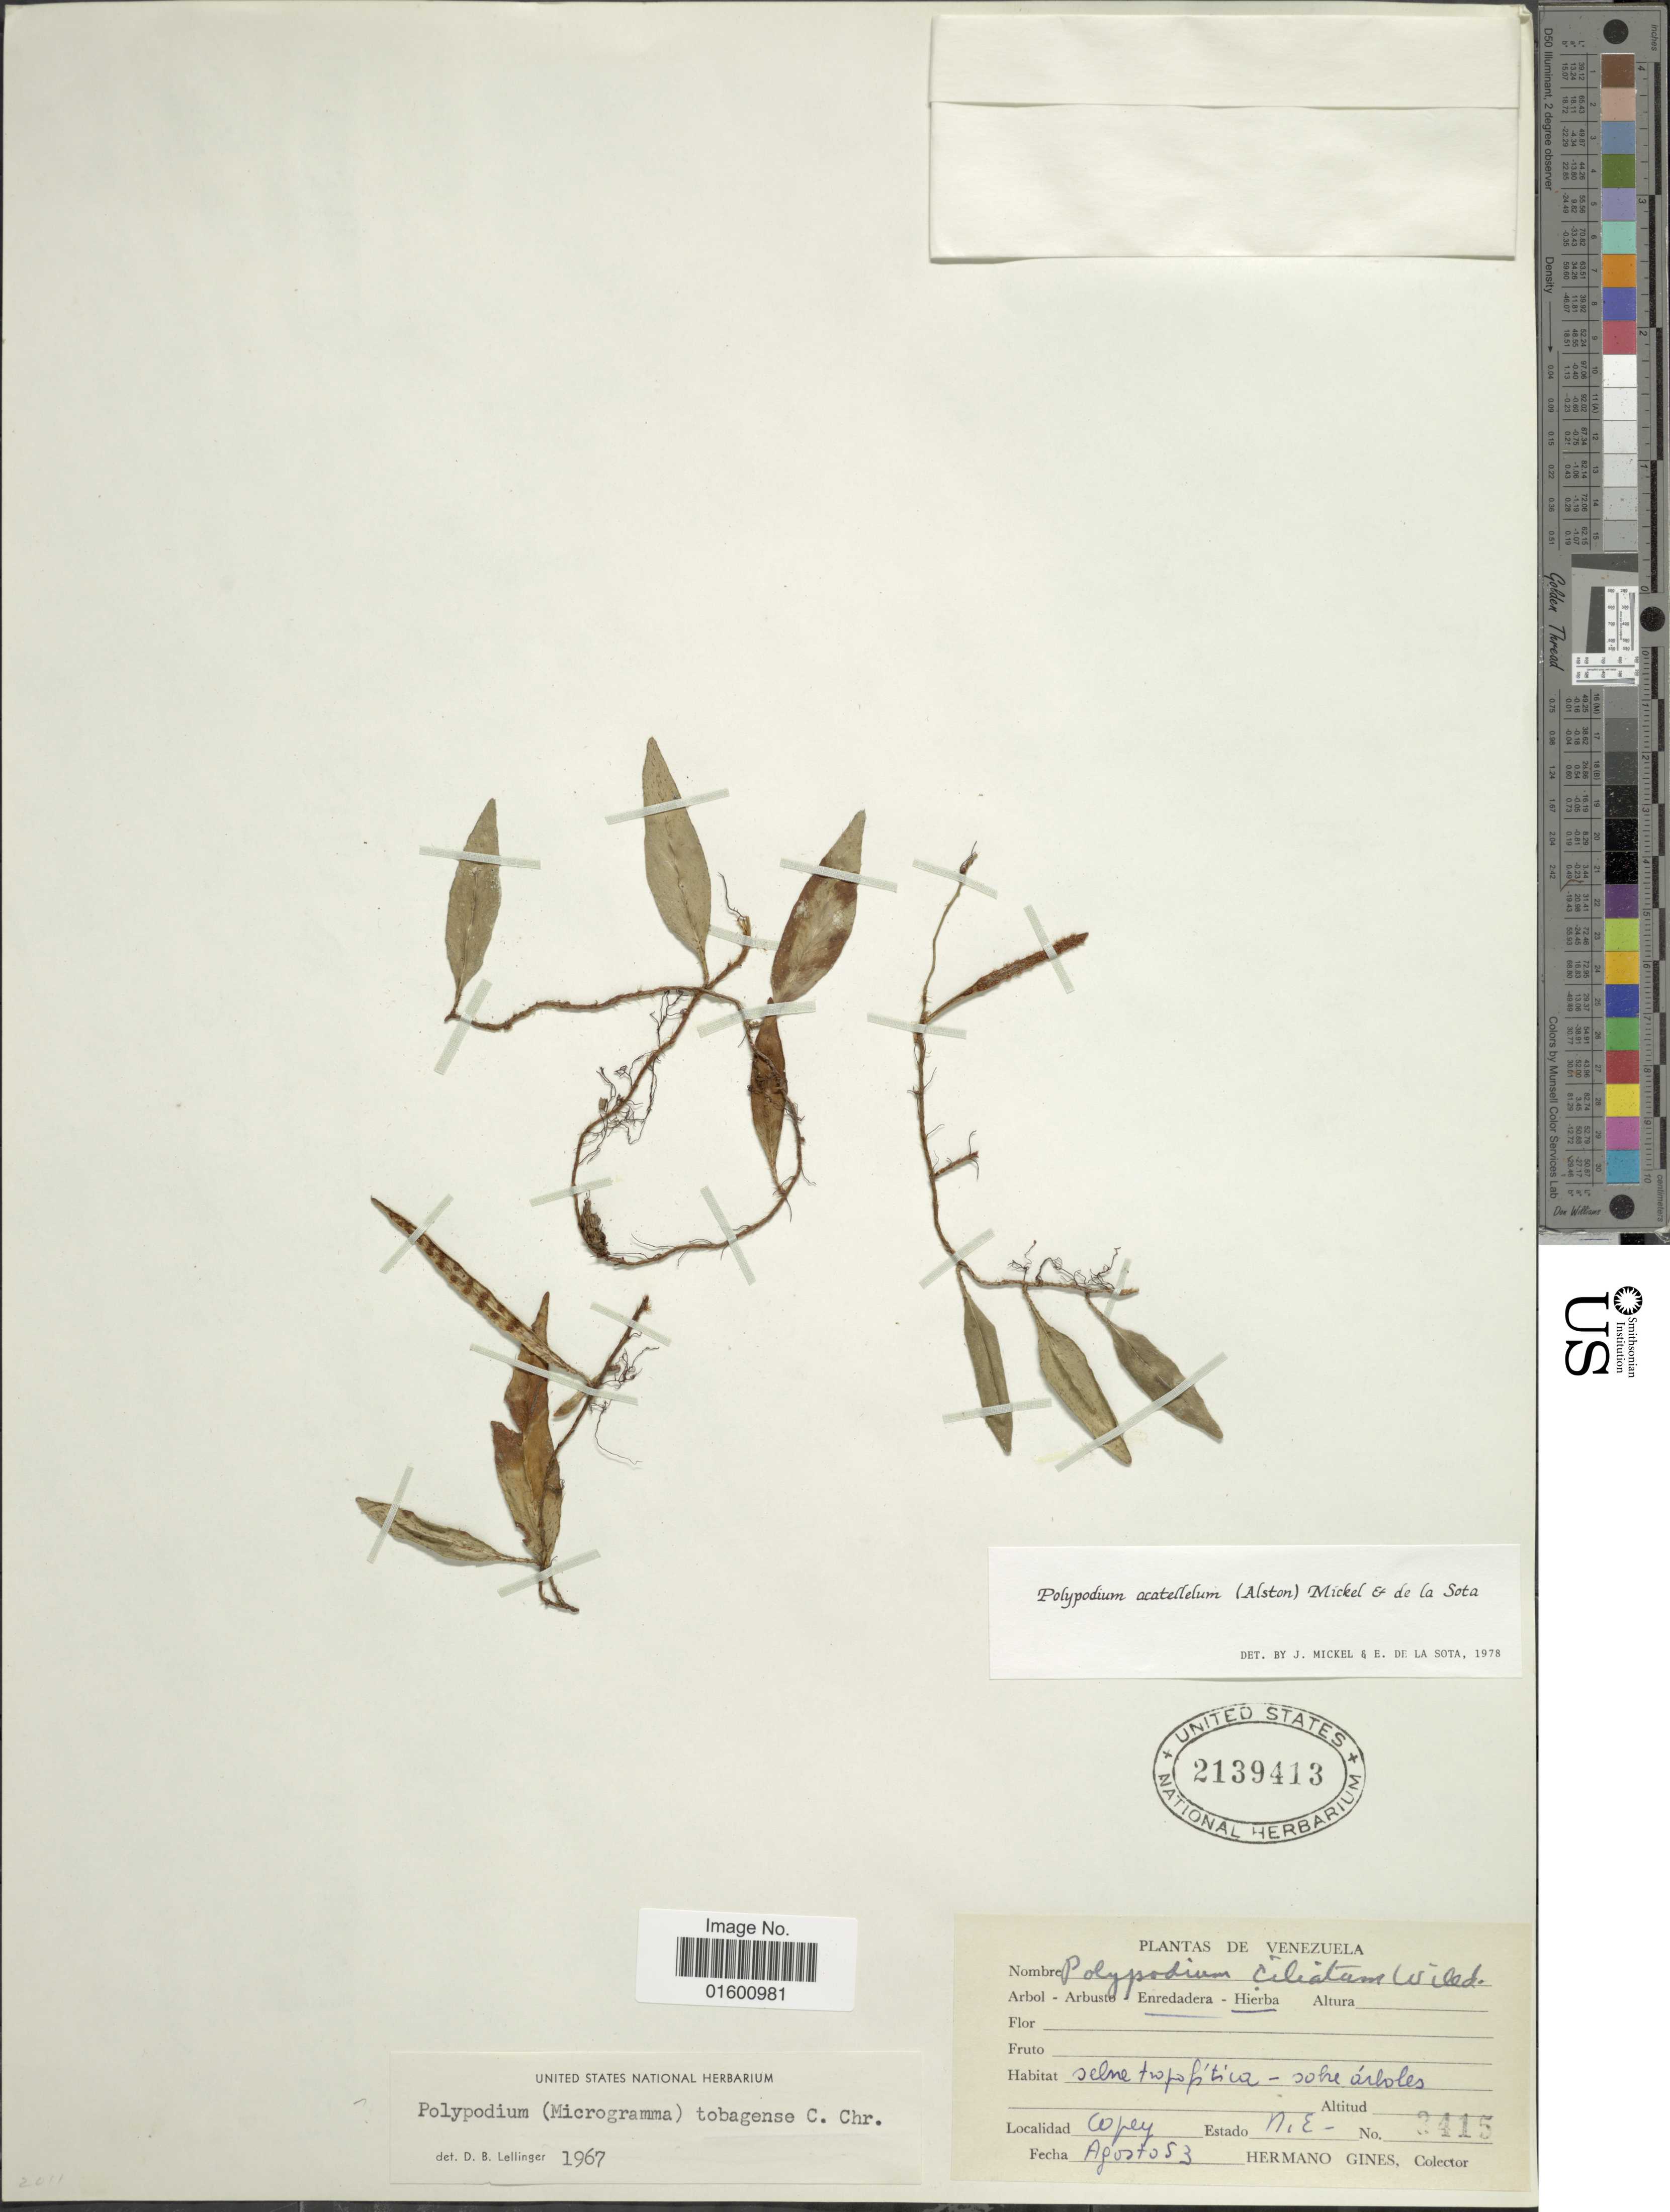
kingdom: Plantae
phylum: Tracheophyta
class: Polypodiopsida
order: Polypodiales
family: Polypodiaceae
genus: Microgramma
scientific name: Microgramma acatallela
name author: Alston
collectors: Bro. Gines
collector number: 3415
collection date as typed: Transcribed d/m/y: /8/53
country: Venezuela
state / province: Nueva Esparta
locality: Copey, Estado N.E. [State of Nueva Esparta]. Selva tropofitica - sobre árboles [tropophytic jungle - on trees].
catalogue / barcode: US 2139413